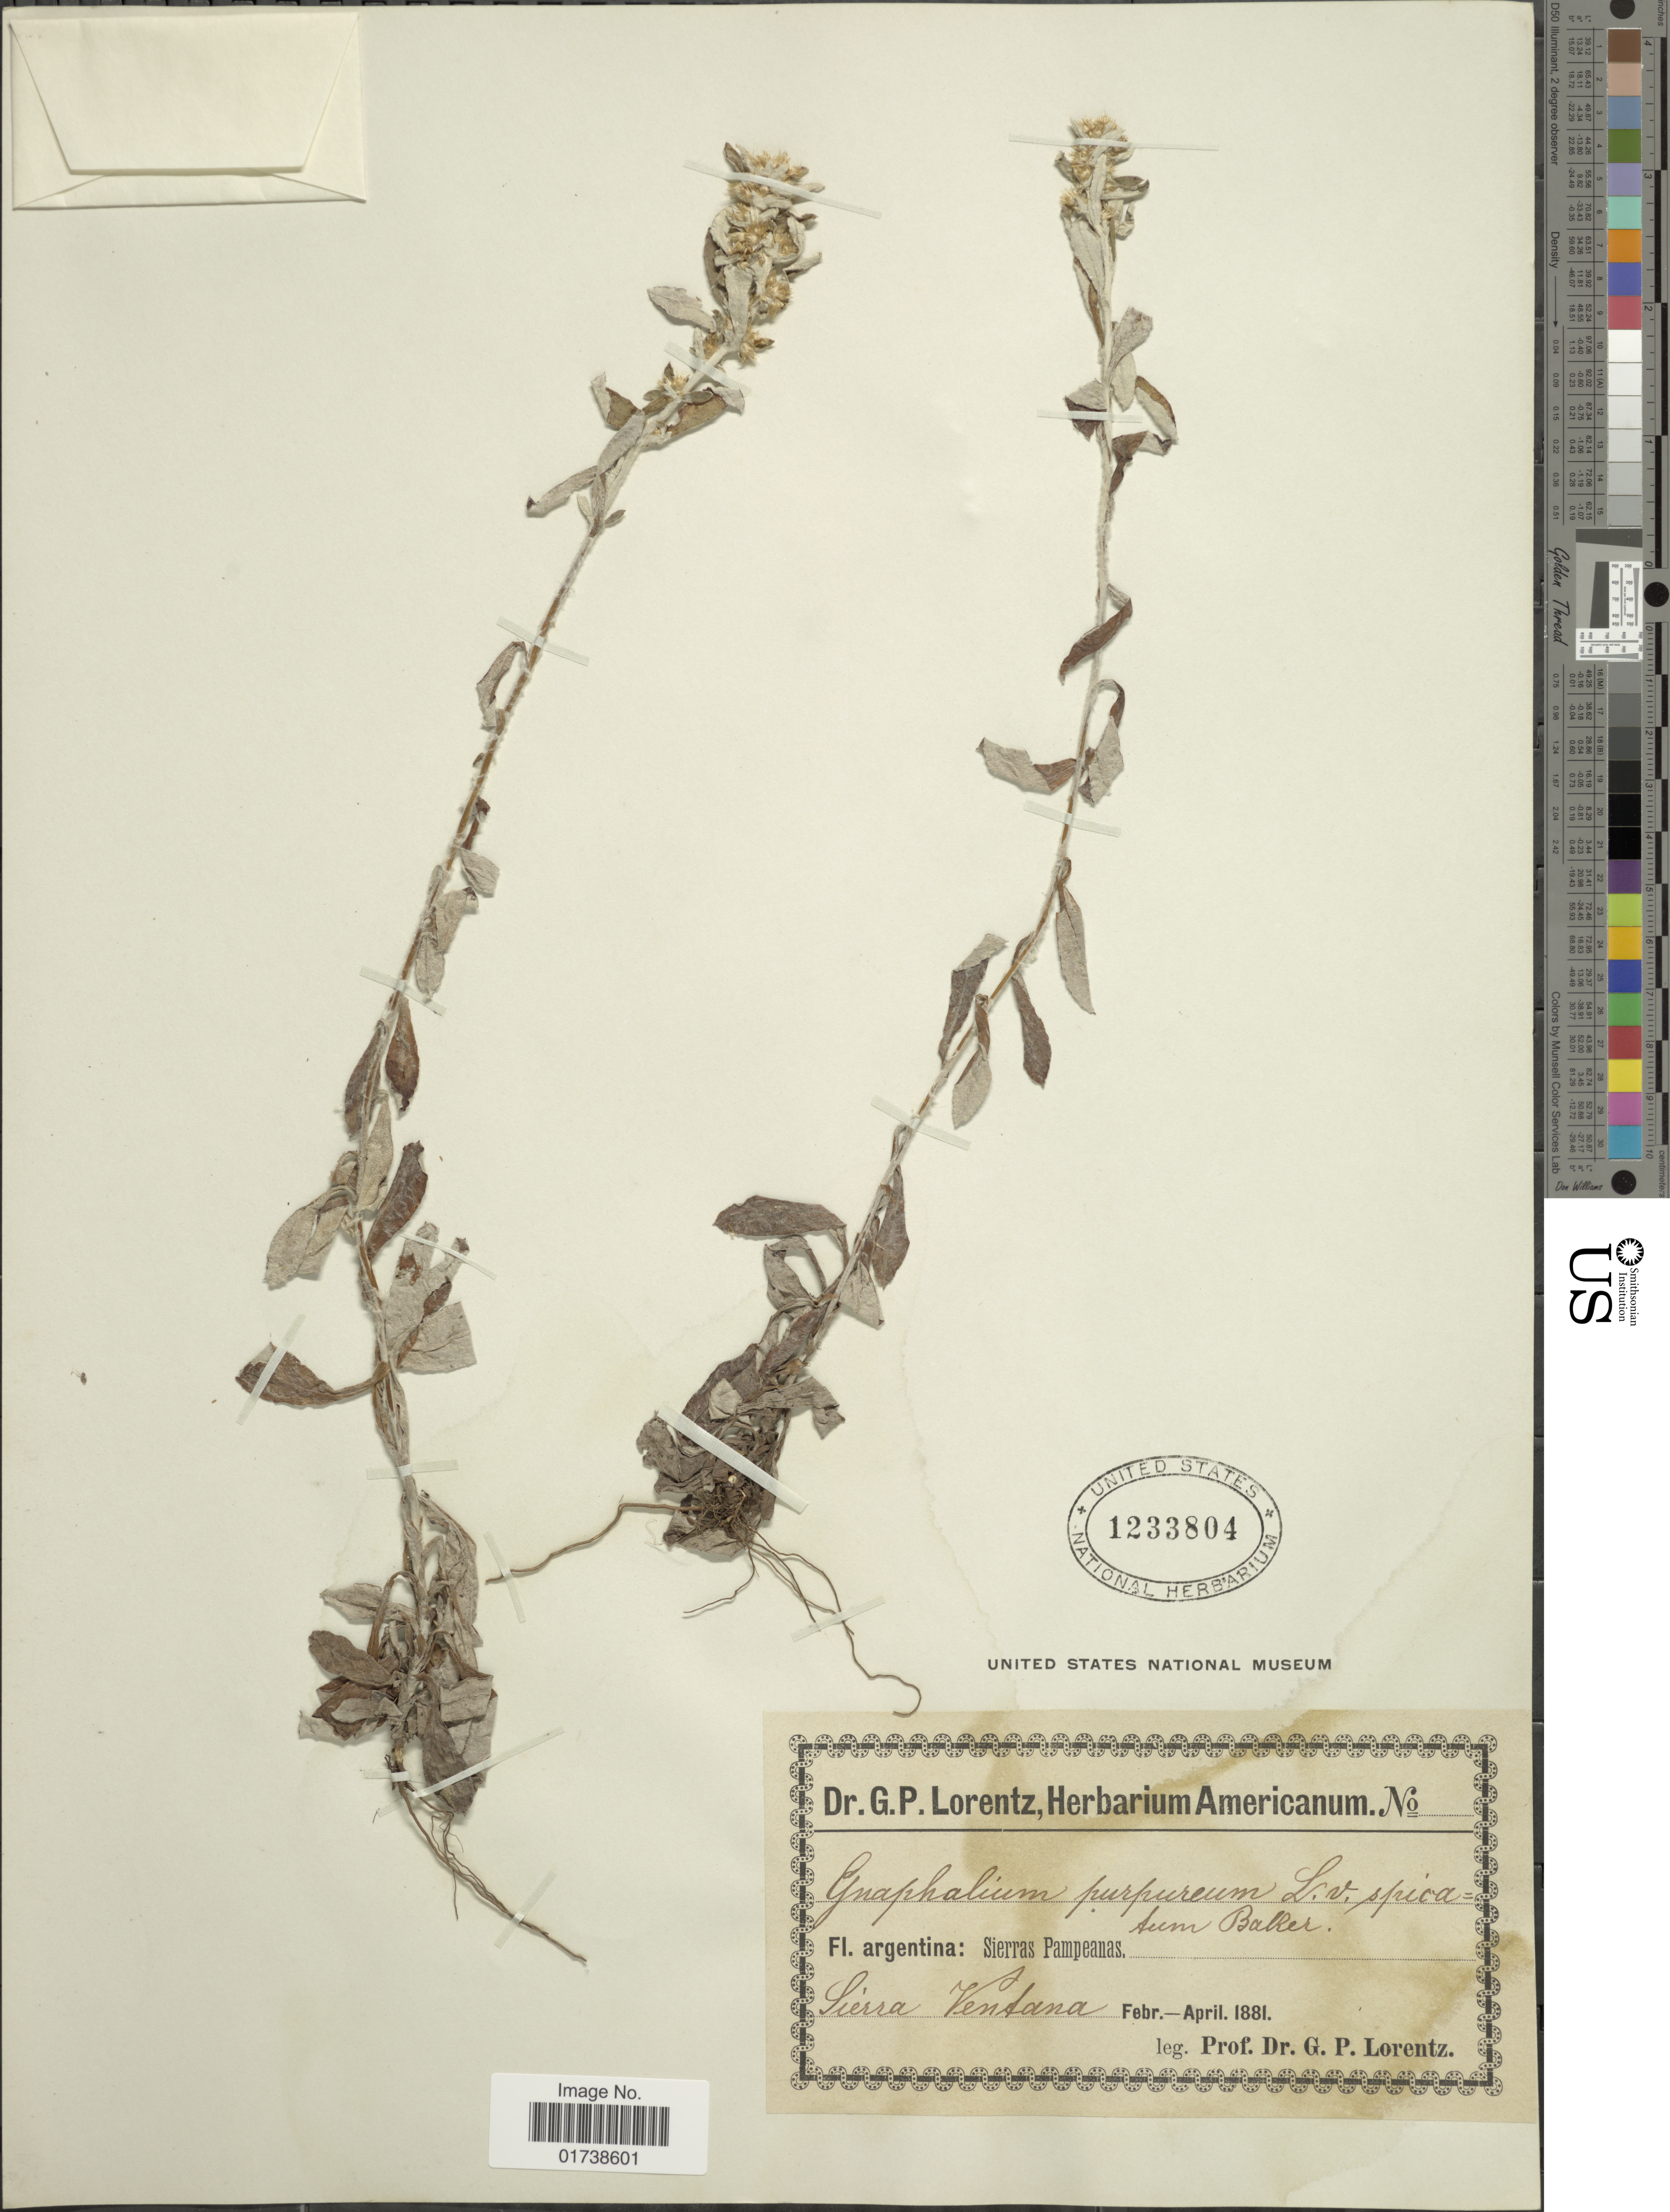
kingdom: Plantae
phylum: Tracheophyta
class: Magnoliopsida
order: Asterales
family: Asteraceae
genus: Gamochaeta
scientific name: Gamochaeta purpurea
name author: (L.) Cabrera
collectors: P. G. Lorentz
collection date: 1881-02/1881-04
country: Argentina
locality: Sierras Pampeanas, Sierre Ventana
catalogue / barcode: US 1233804